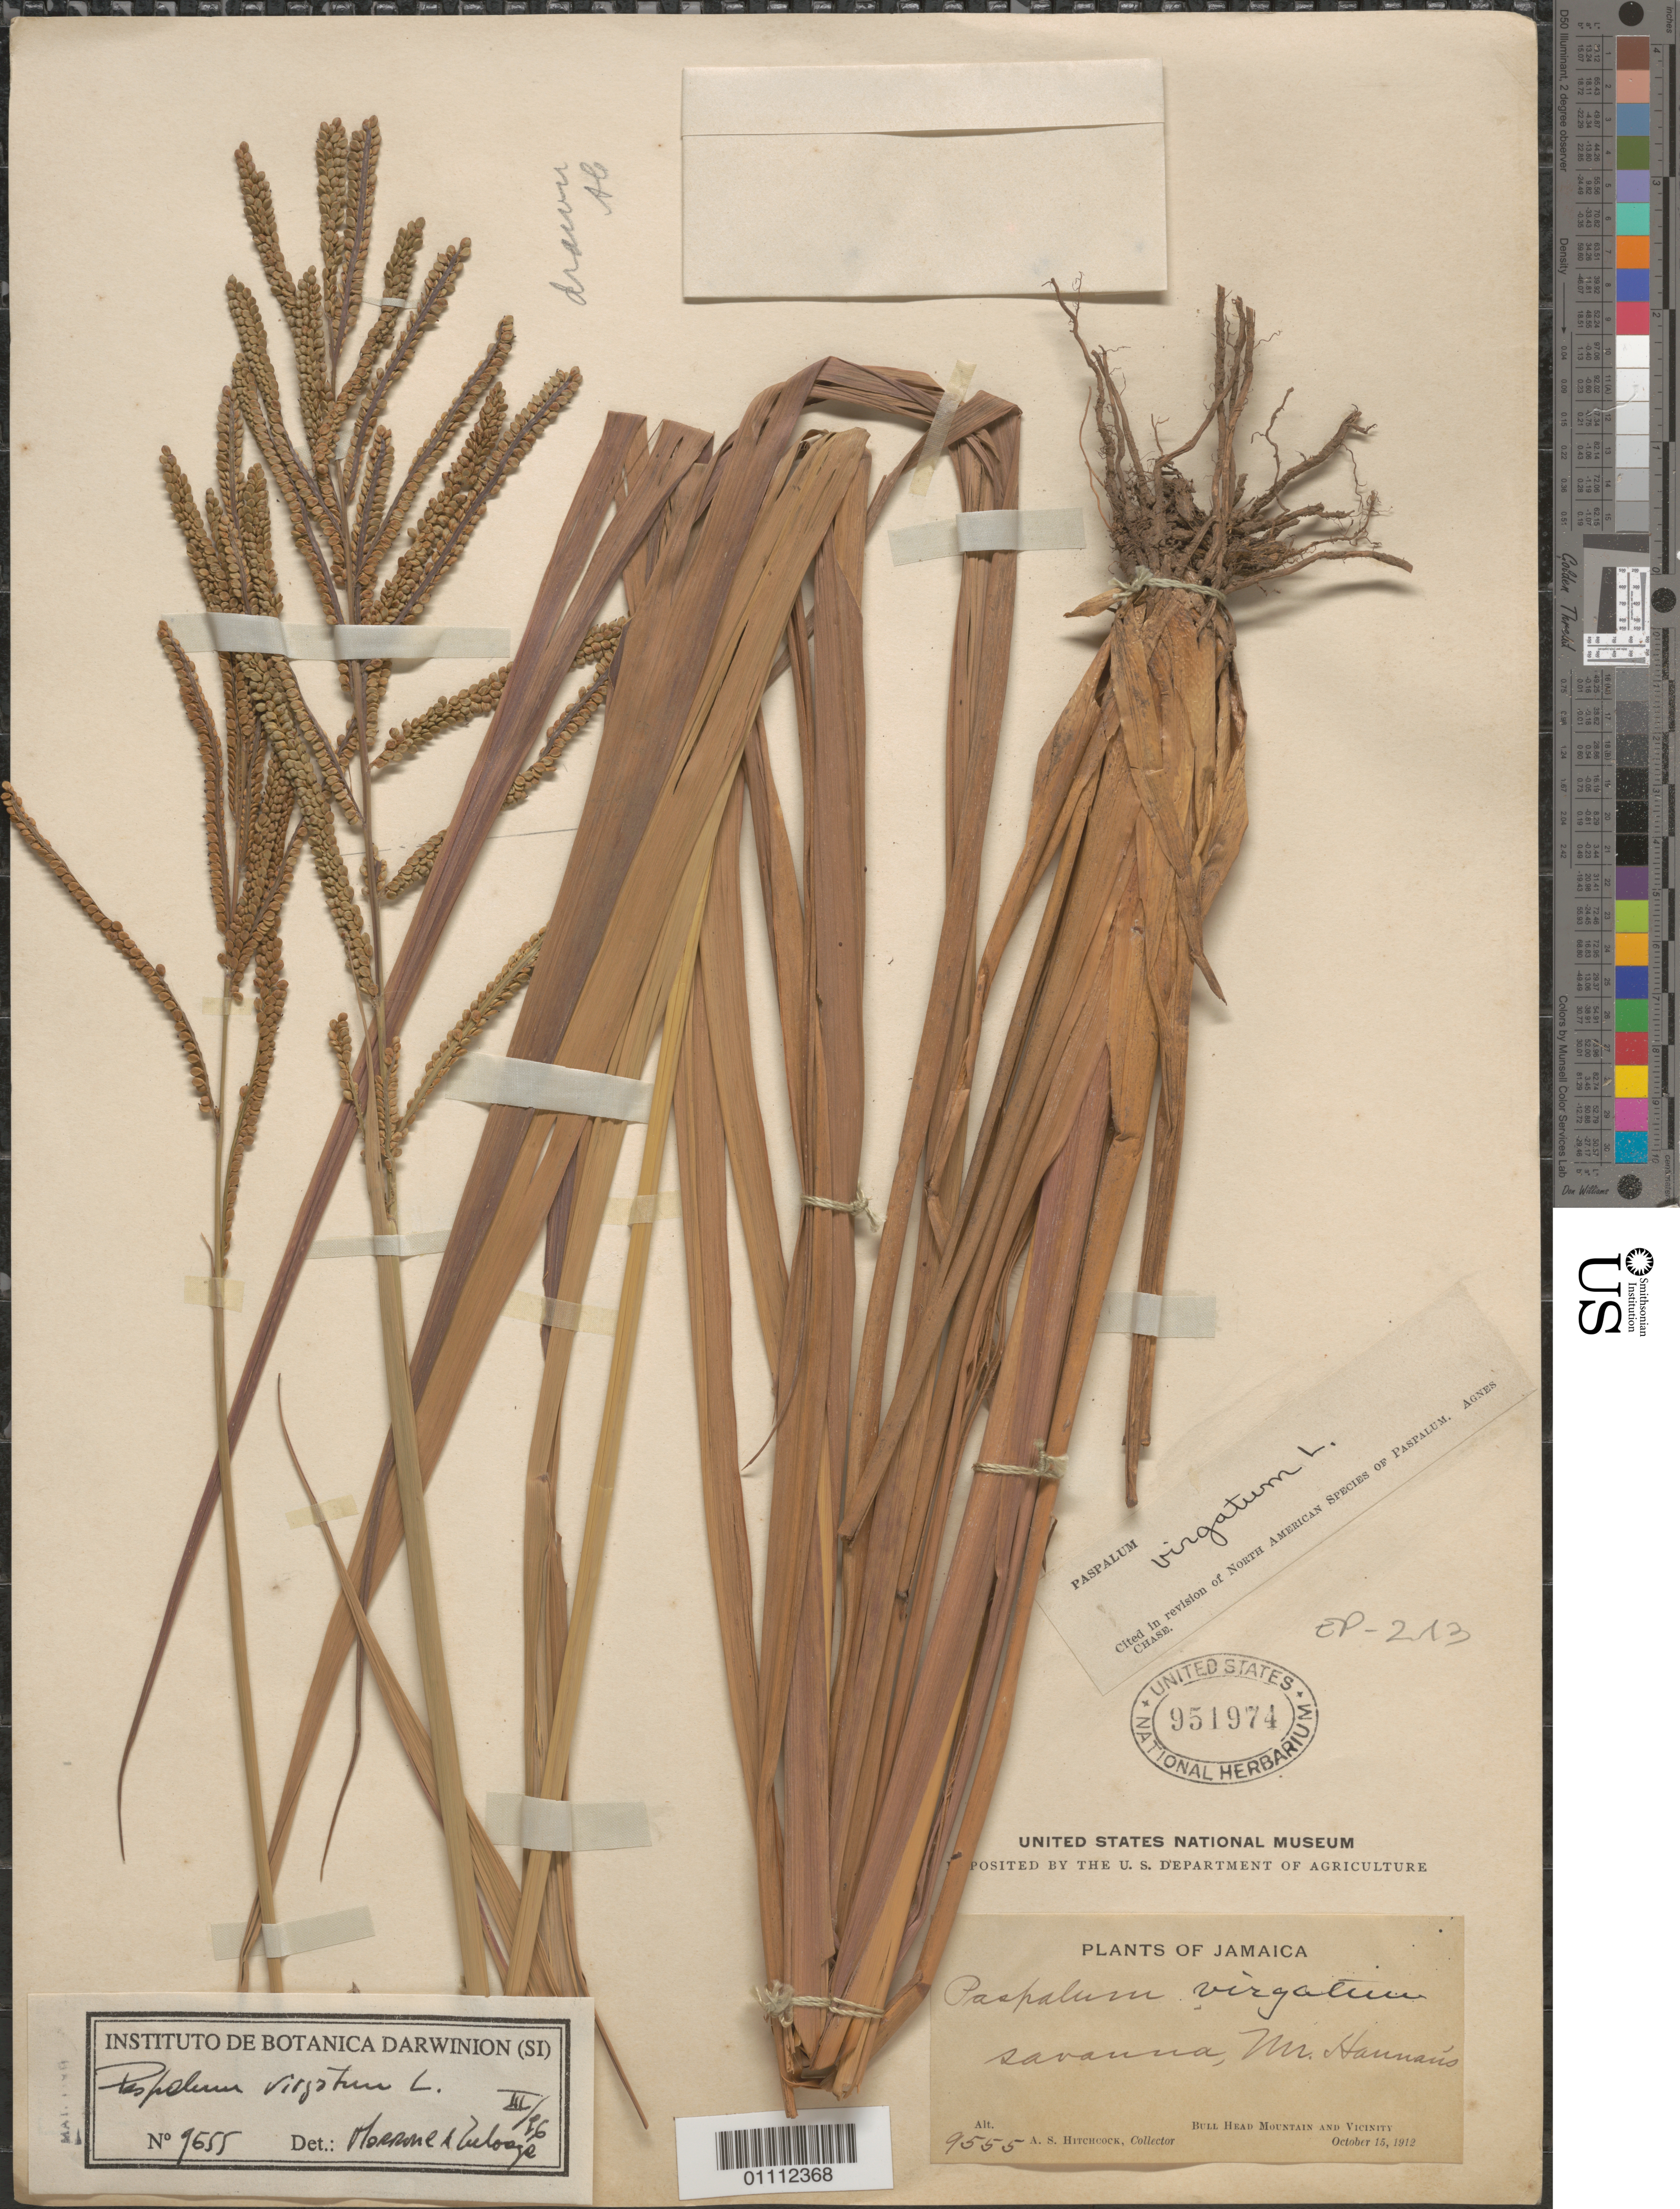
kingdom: Plantae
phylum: Tracheophyta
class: Liliopsida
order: Poales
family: Poaceae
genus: Paspalum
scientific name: Paspalum virgatum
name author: L.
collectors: A. S. Hitchcock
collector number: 9555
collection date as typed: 15 Oct 1912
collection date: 1912-10-15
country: Jamaica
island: Jamaica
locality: Bull Head Mountain and vicinity; Mr. Hannan's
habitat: Savanna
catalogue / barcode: US 951974